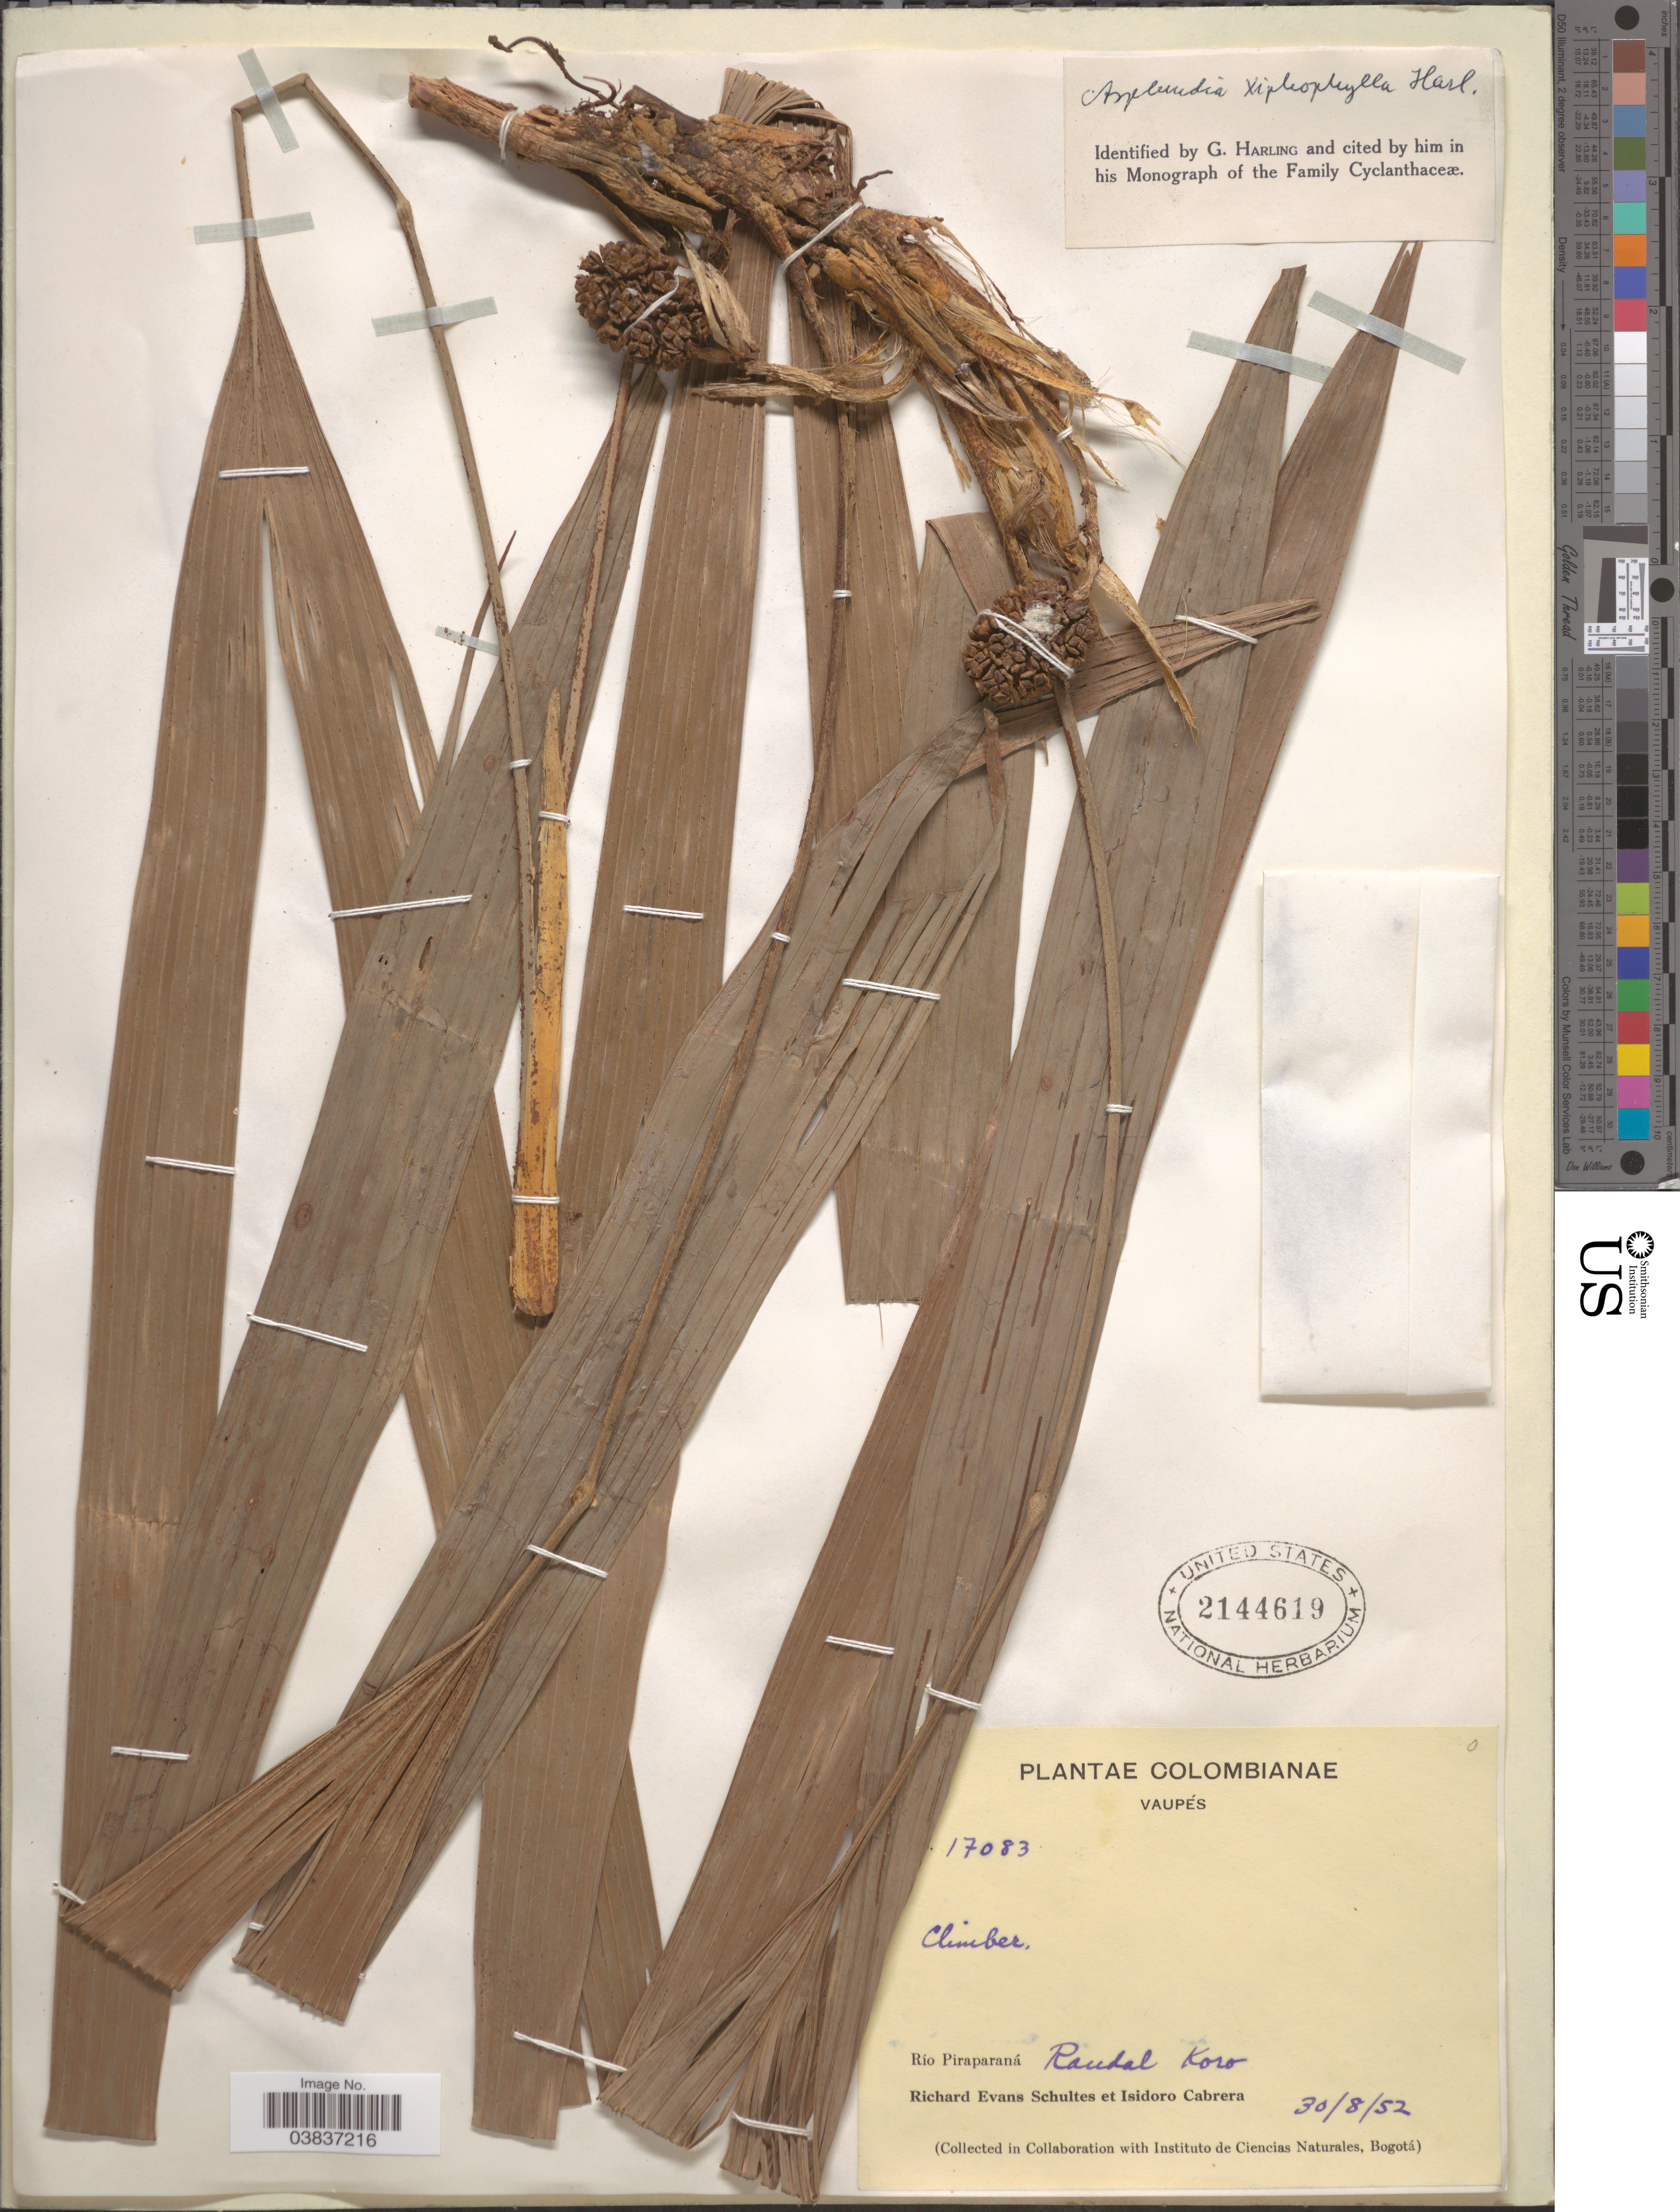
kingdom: Plantae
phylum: Tracheophyta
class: Liliopsida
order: Pandanales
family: Cyclanthaceae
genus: Asplundia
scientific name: Asplundia xiphophylla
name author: Harling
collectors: R. E. Schultes & I. Cabrera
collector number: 17083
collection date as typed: Transcribed d/m/y: 30/8/52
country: Colombia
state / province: Vaupés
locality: Río Piraparaná. Raudal Koro.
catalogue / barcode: US 2144619